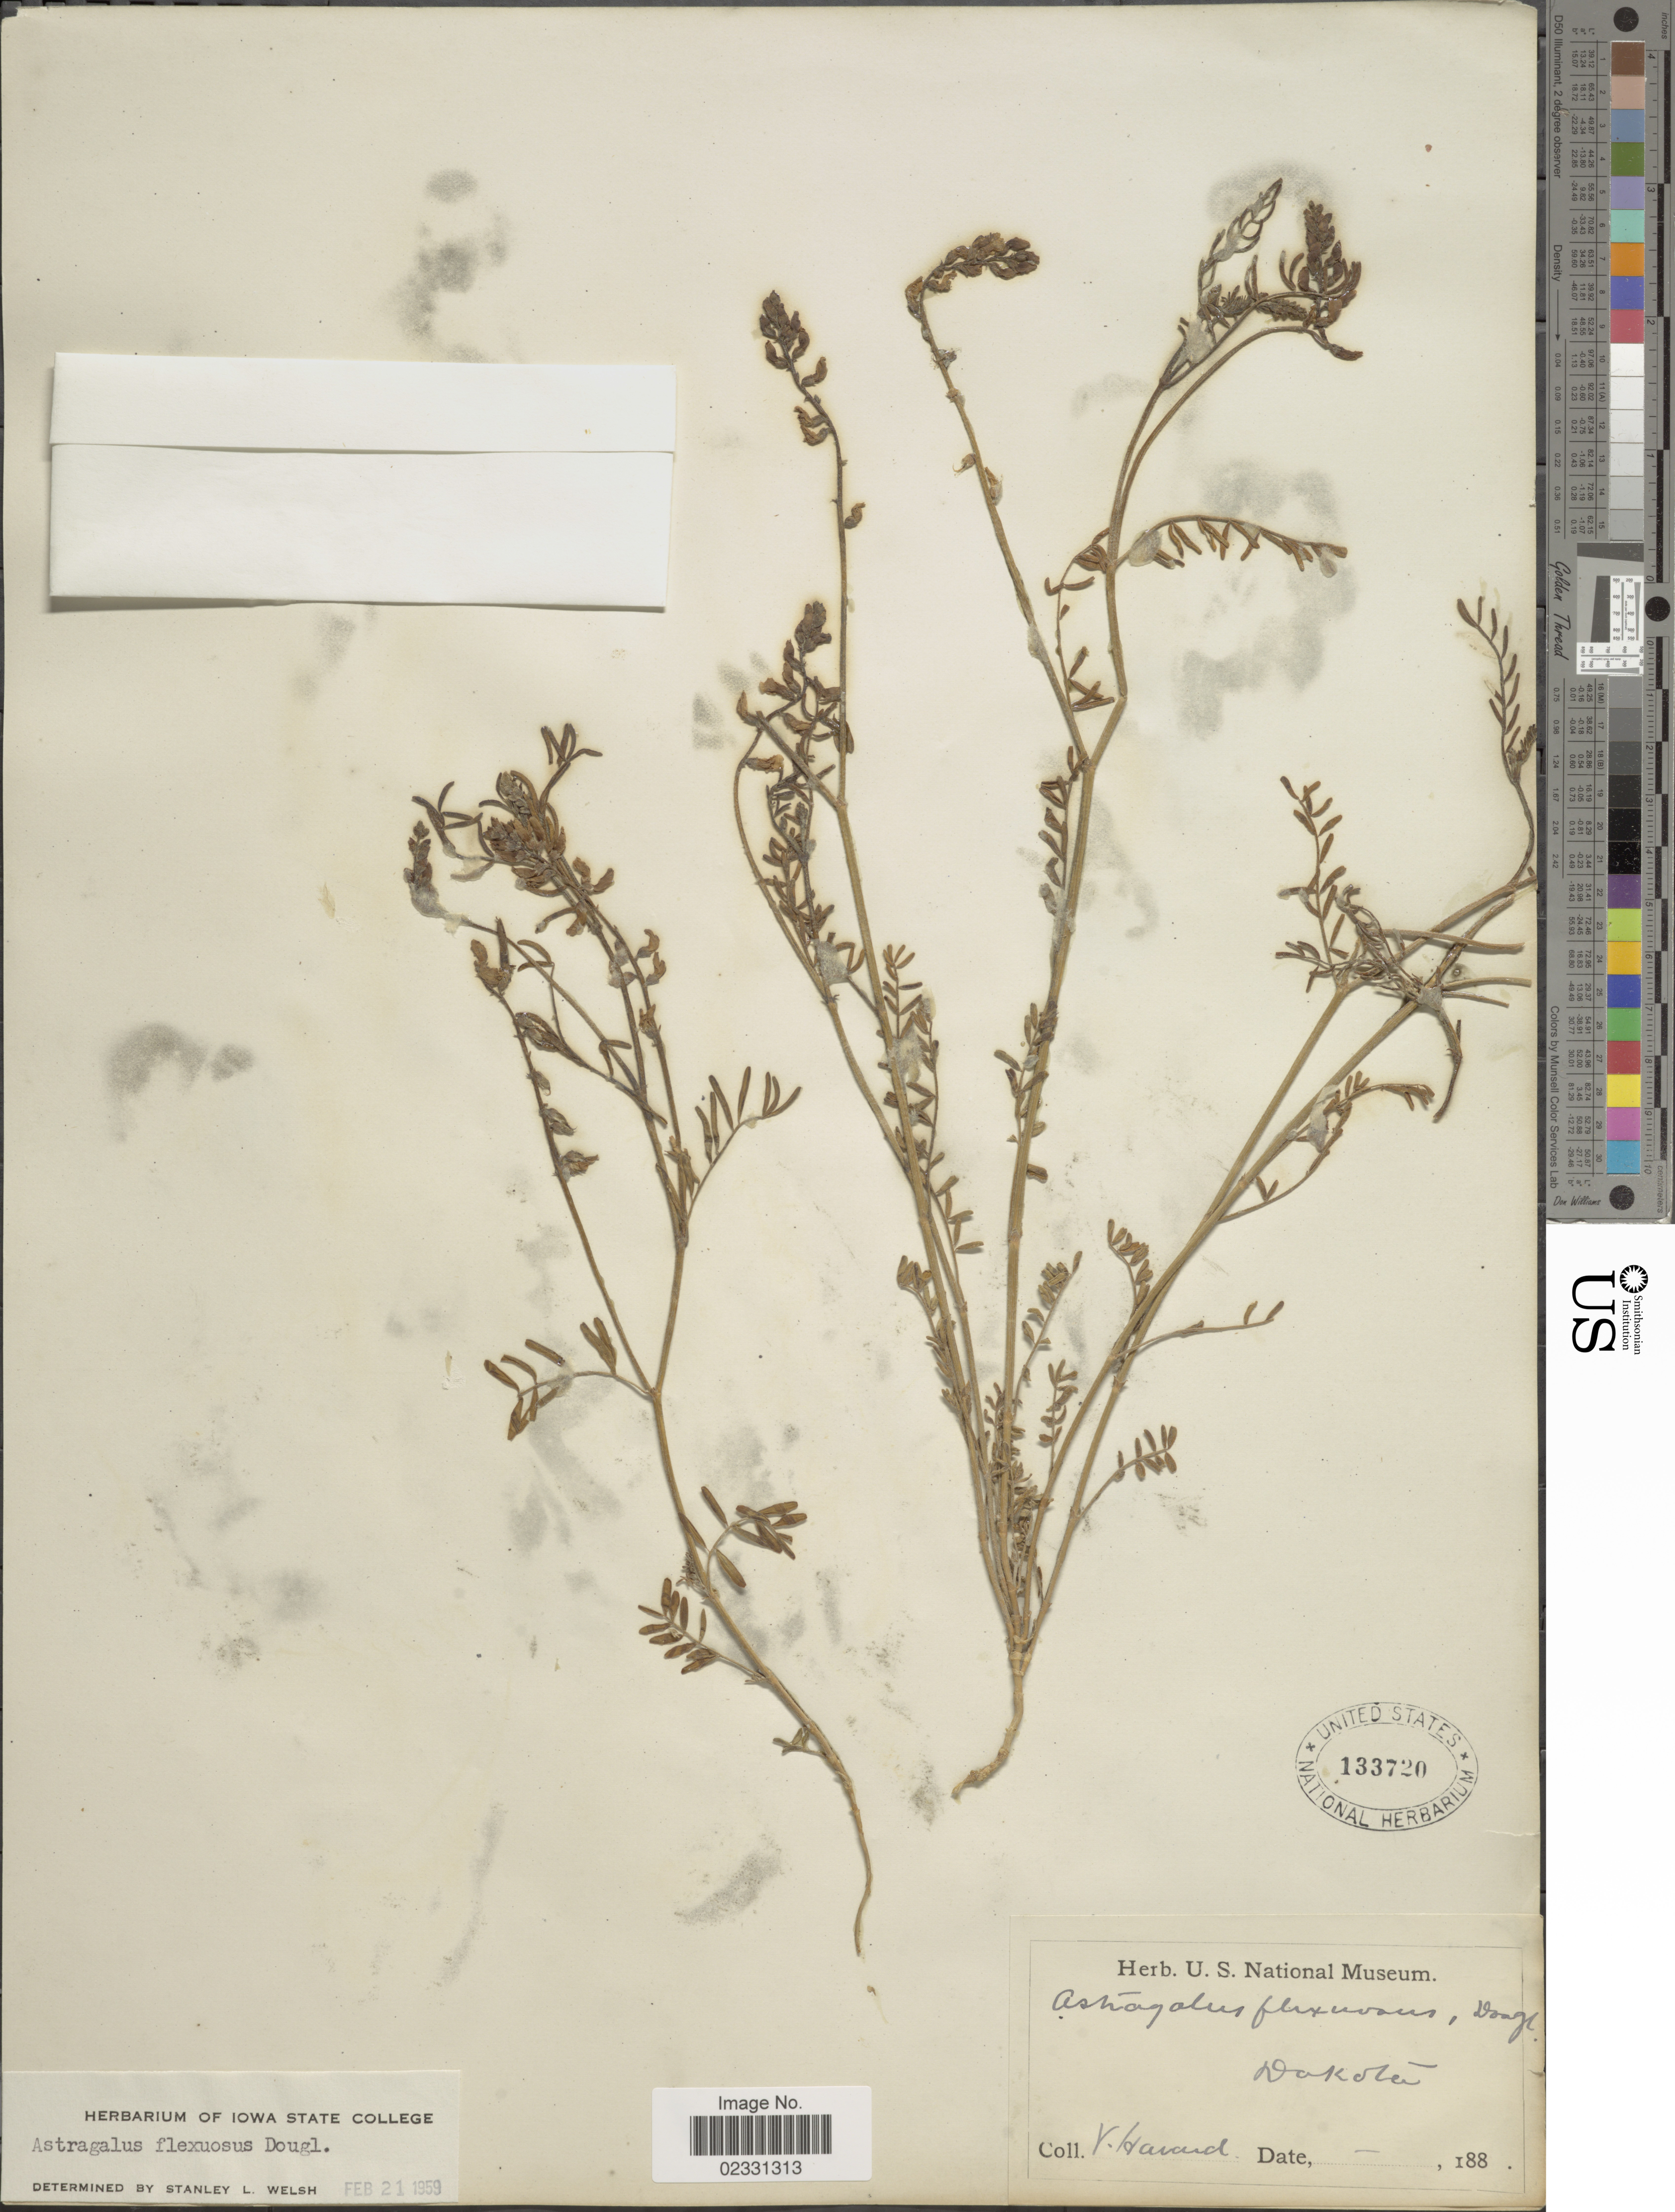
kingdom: Plantae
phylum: Tracheophyta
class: Magnoliopsida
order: Fabales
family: Fabaceae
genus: Astragalus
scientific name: Astragalus flexuosus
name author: (Hook.) Douglas ex G. Don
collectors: V. Havard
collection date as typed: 188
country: United States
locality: Dakota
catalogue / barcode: US 133720